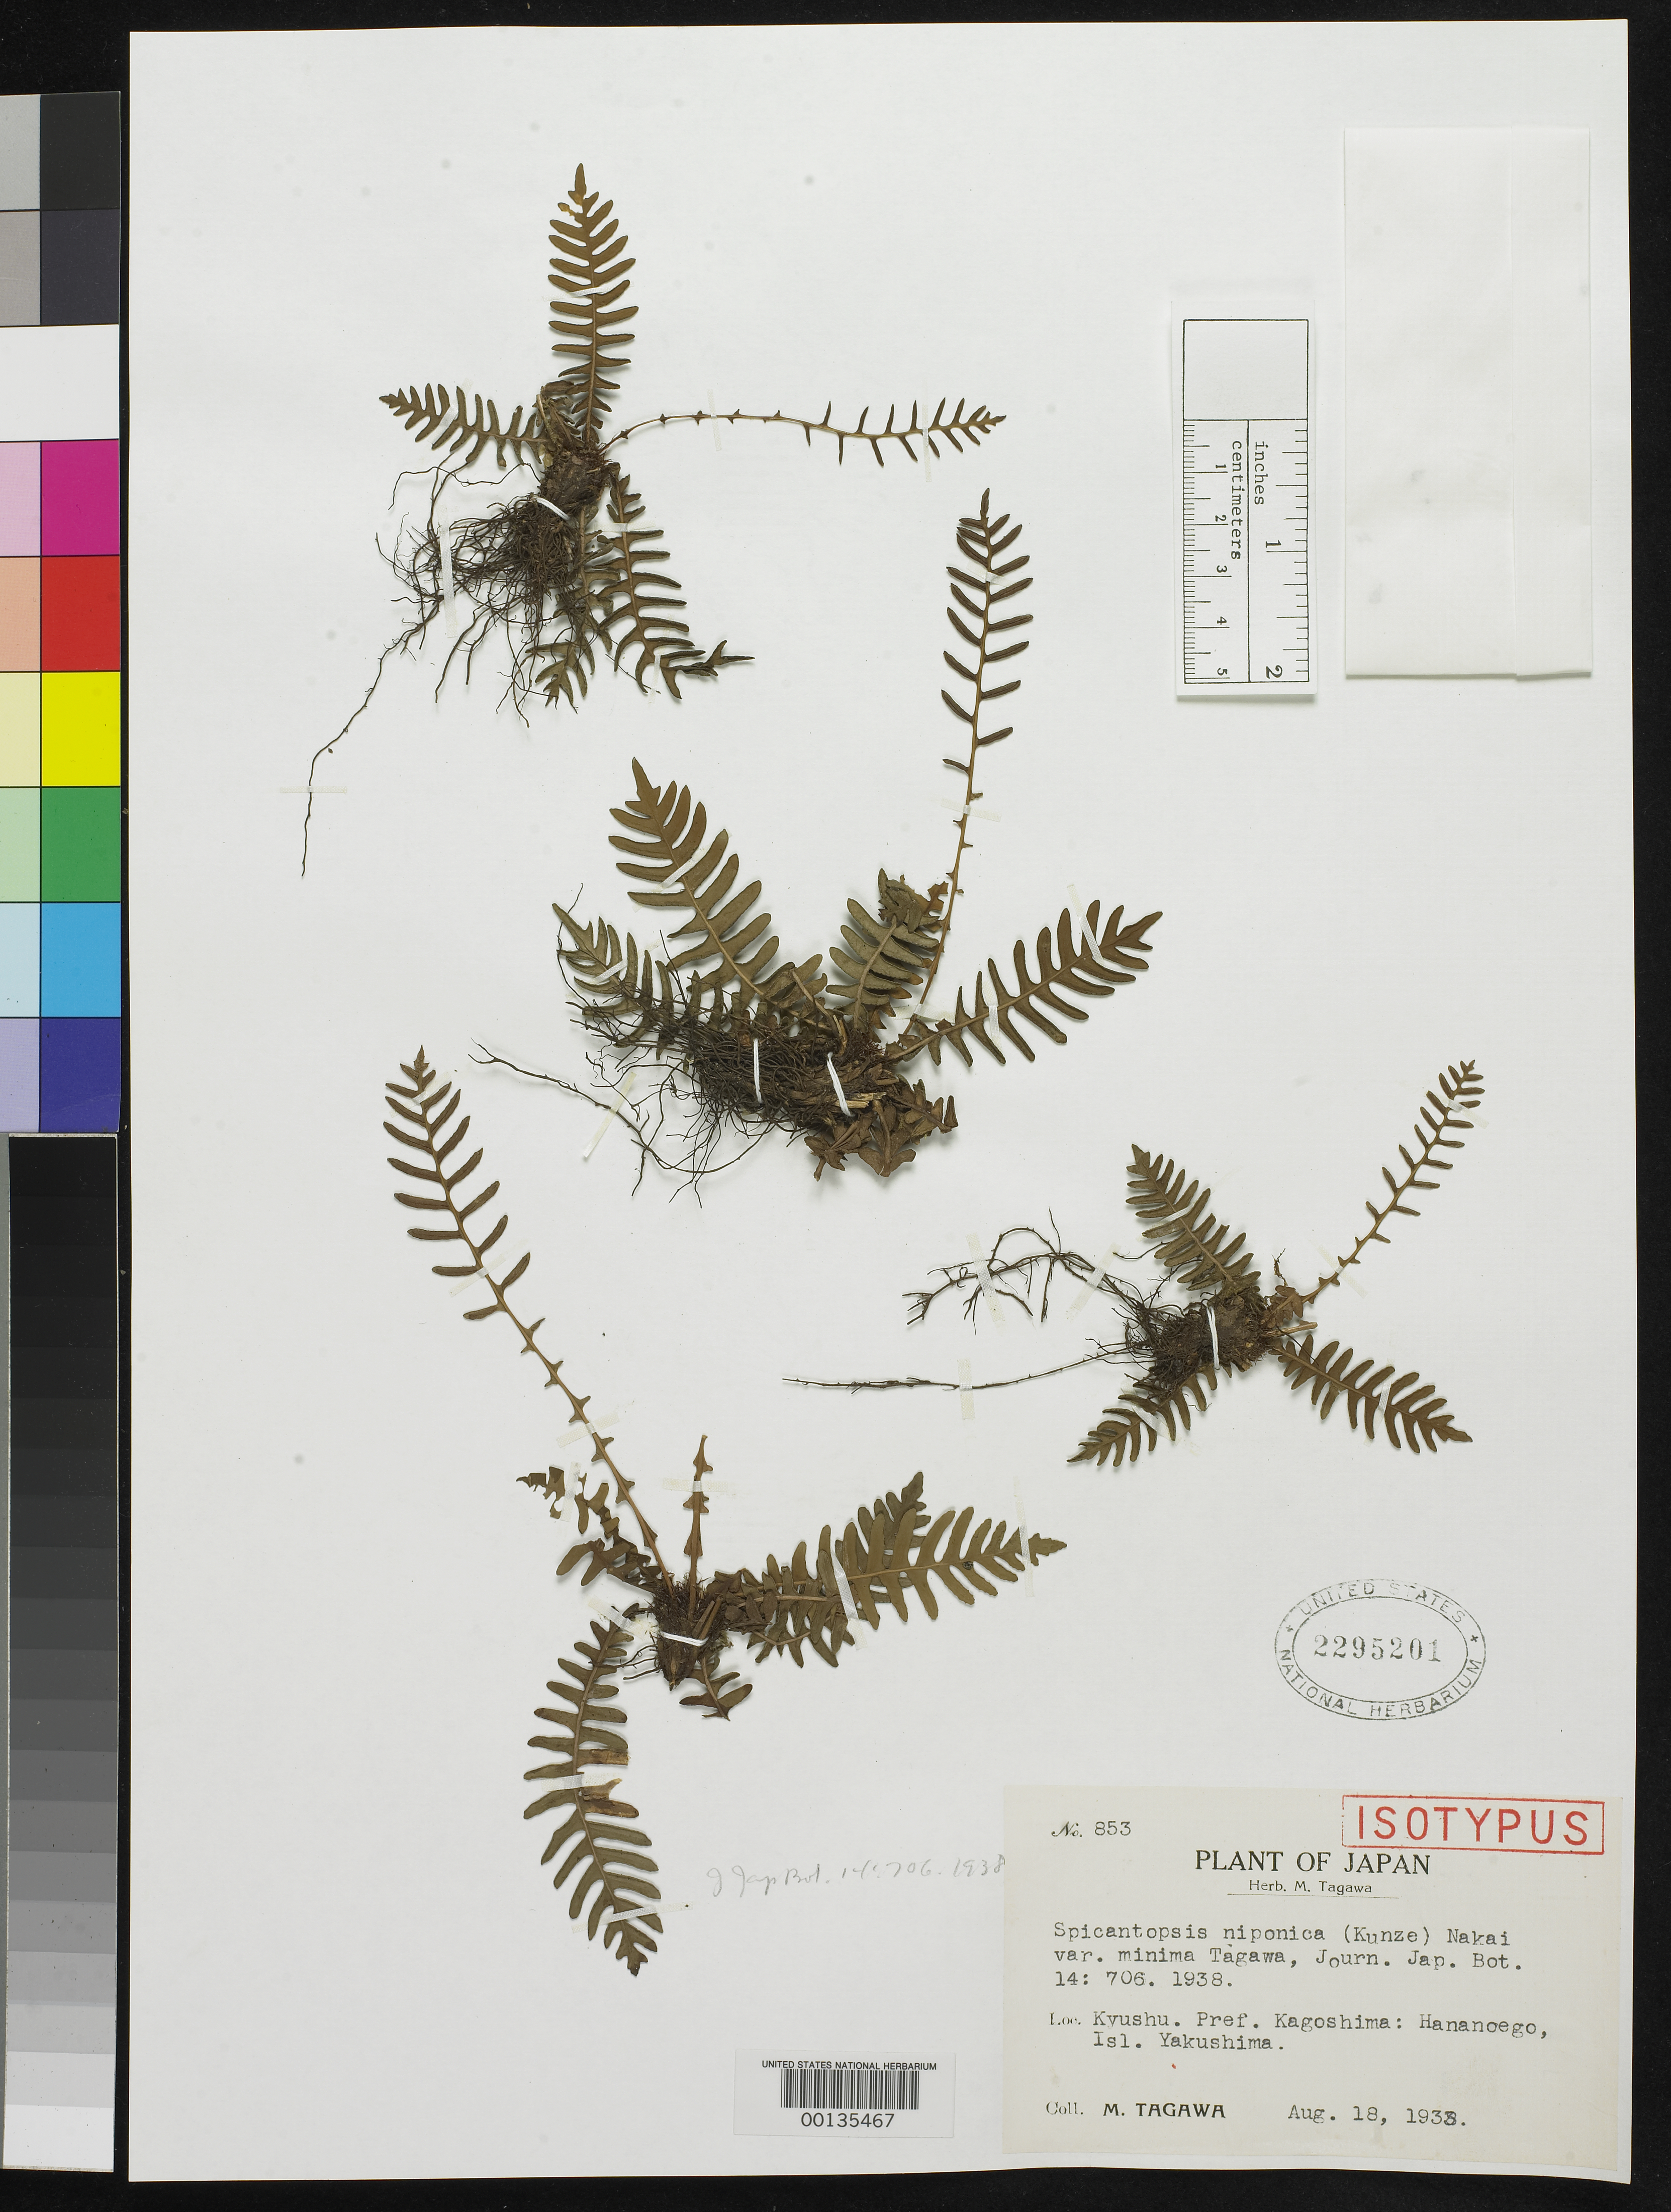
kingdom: Plantae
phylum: Tracheophyta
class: Polypodiopsida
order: Polypodiales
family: Blechnaceae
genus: Spicantopsis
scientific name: Spicantopsis niponica var. minima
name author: Tagawa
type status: Isotype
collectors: M. Tagawa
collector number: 853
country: Japan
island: Honshu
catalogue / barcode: US 2295201